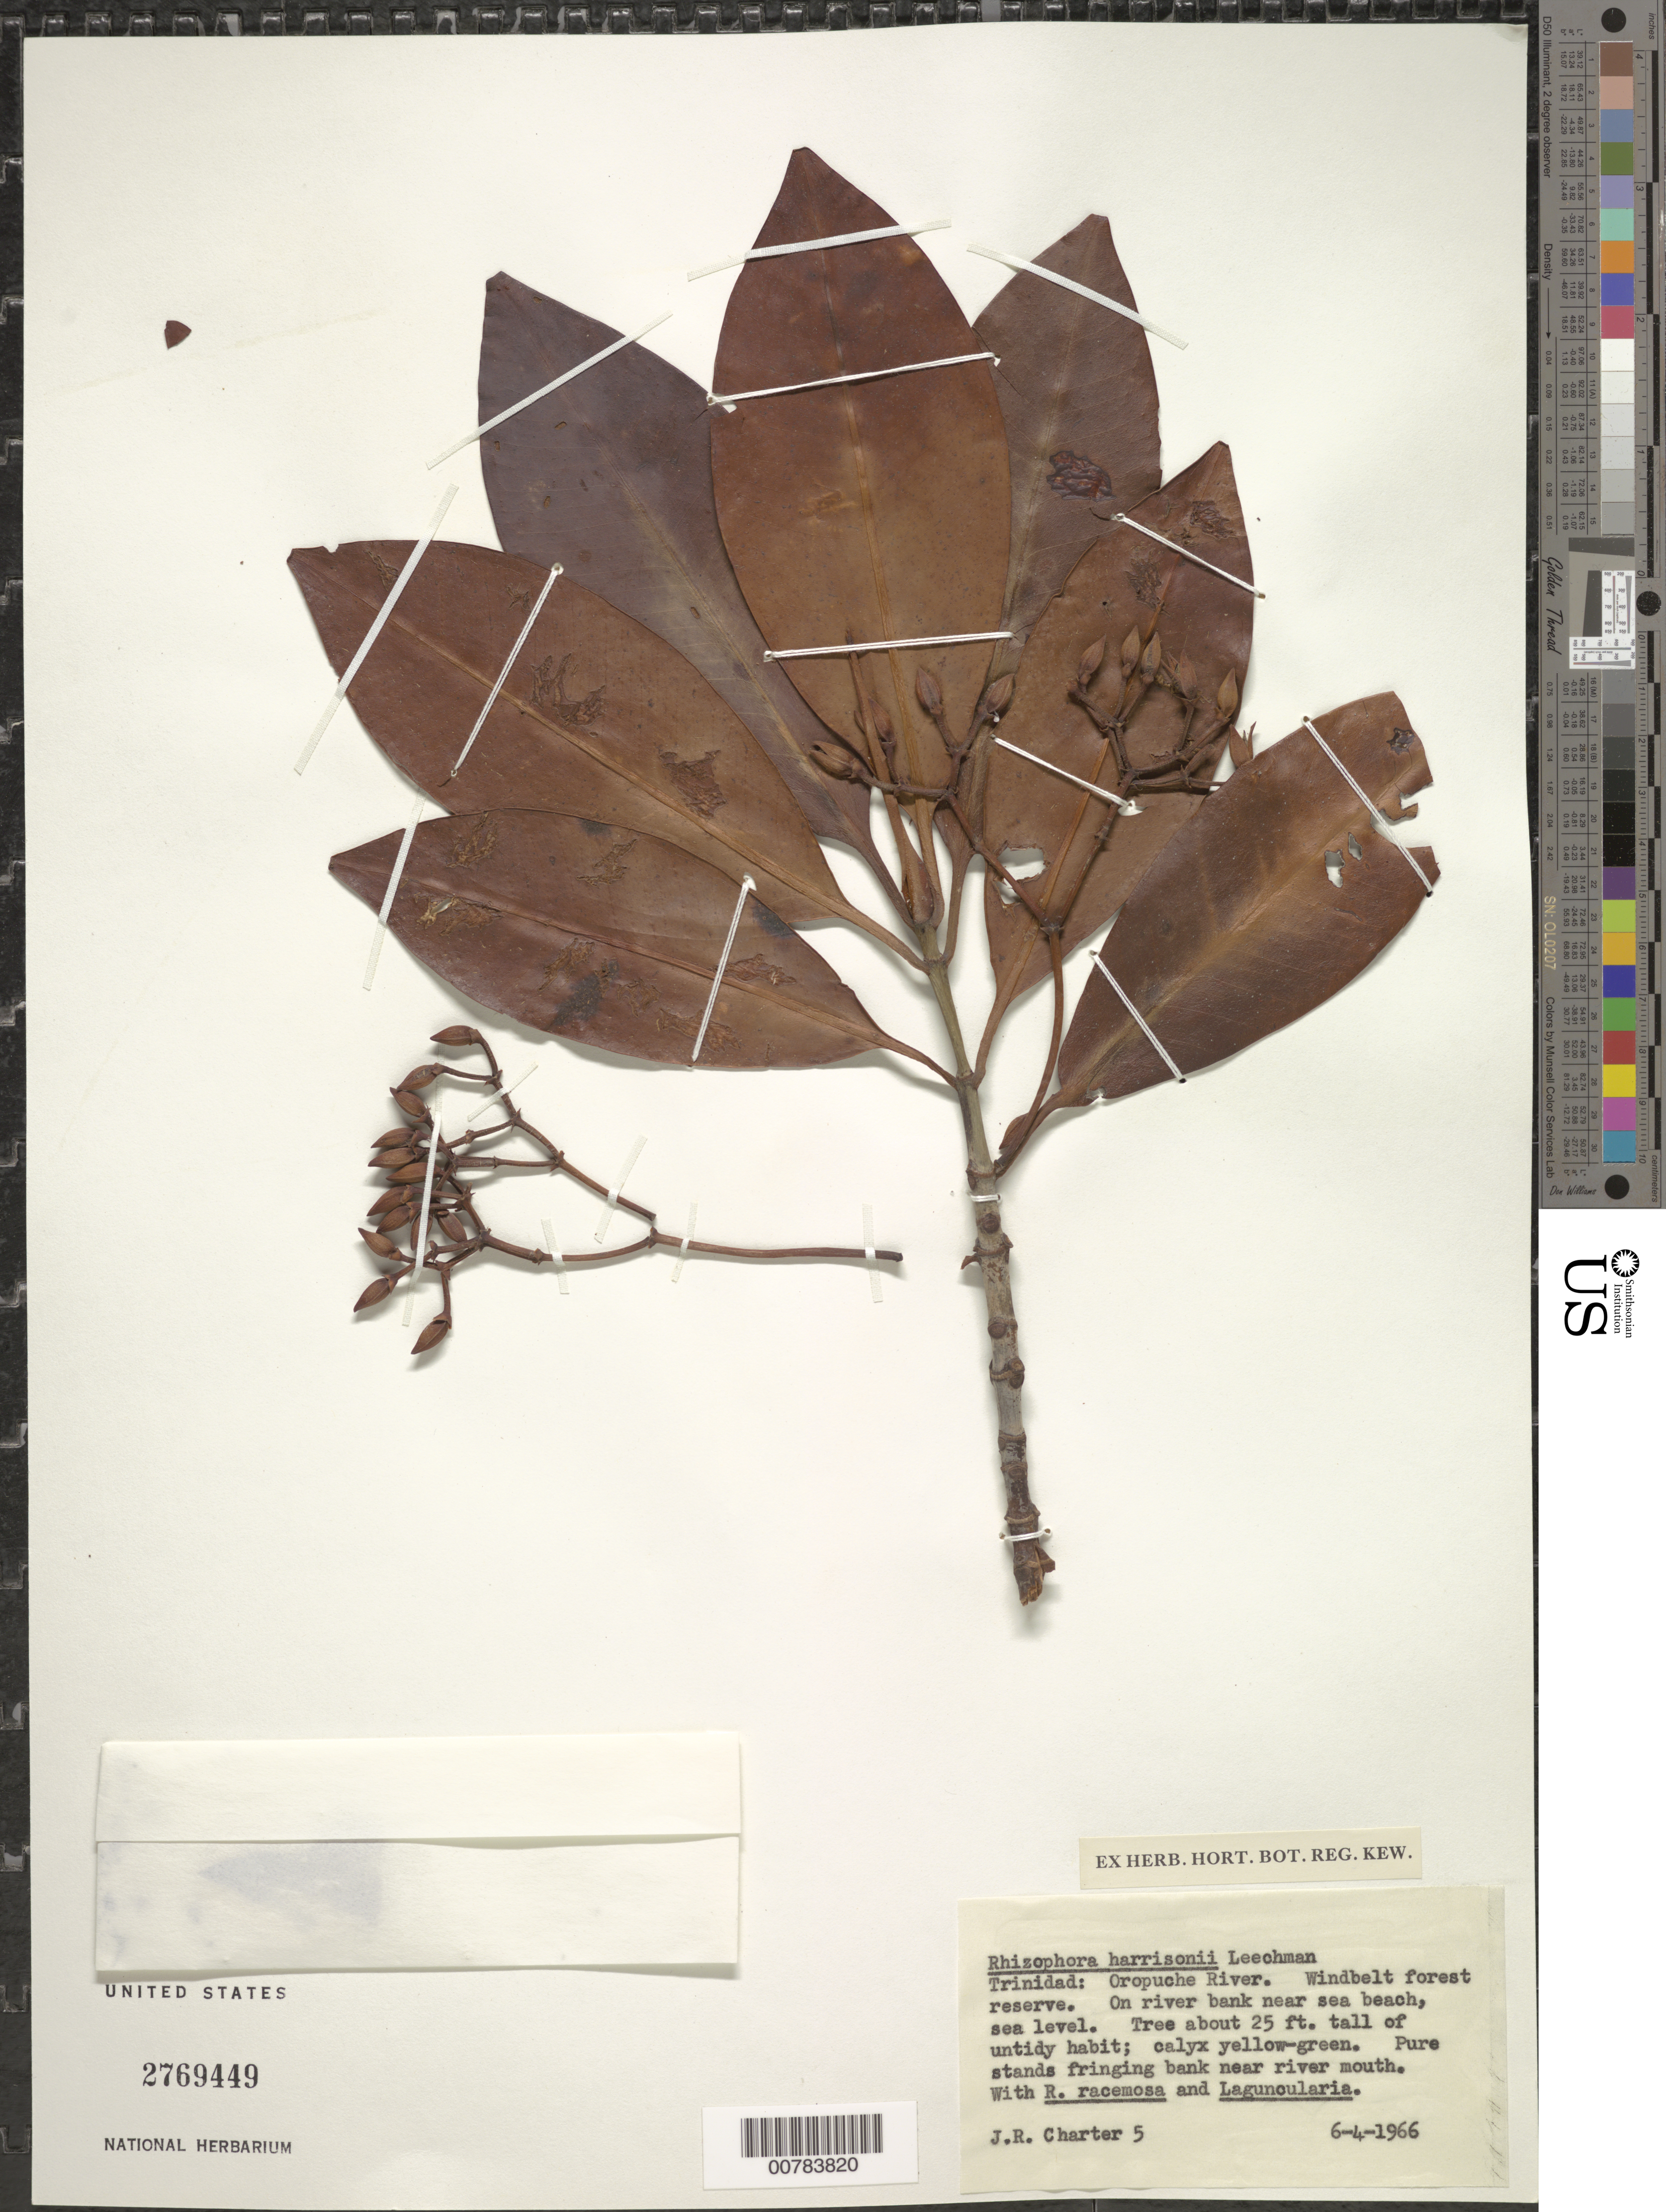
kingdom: Plantae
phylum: Tracheophyta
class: Magnoliopsida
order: Malpighiales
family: Rhizophoraceae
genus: Rhizophora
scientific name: Rhizophora harrisonii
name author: Leechm.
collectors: J. Charter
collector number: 5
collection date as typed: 6-4-1966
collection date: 1966-04-06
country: Trinidad and Tobago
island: Trinidad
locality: Oropuche River, Windbelt Forest Reserve, on river bank near sea beach.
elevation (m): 0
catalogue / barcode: US 2769449